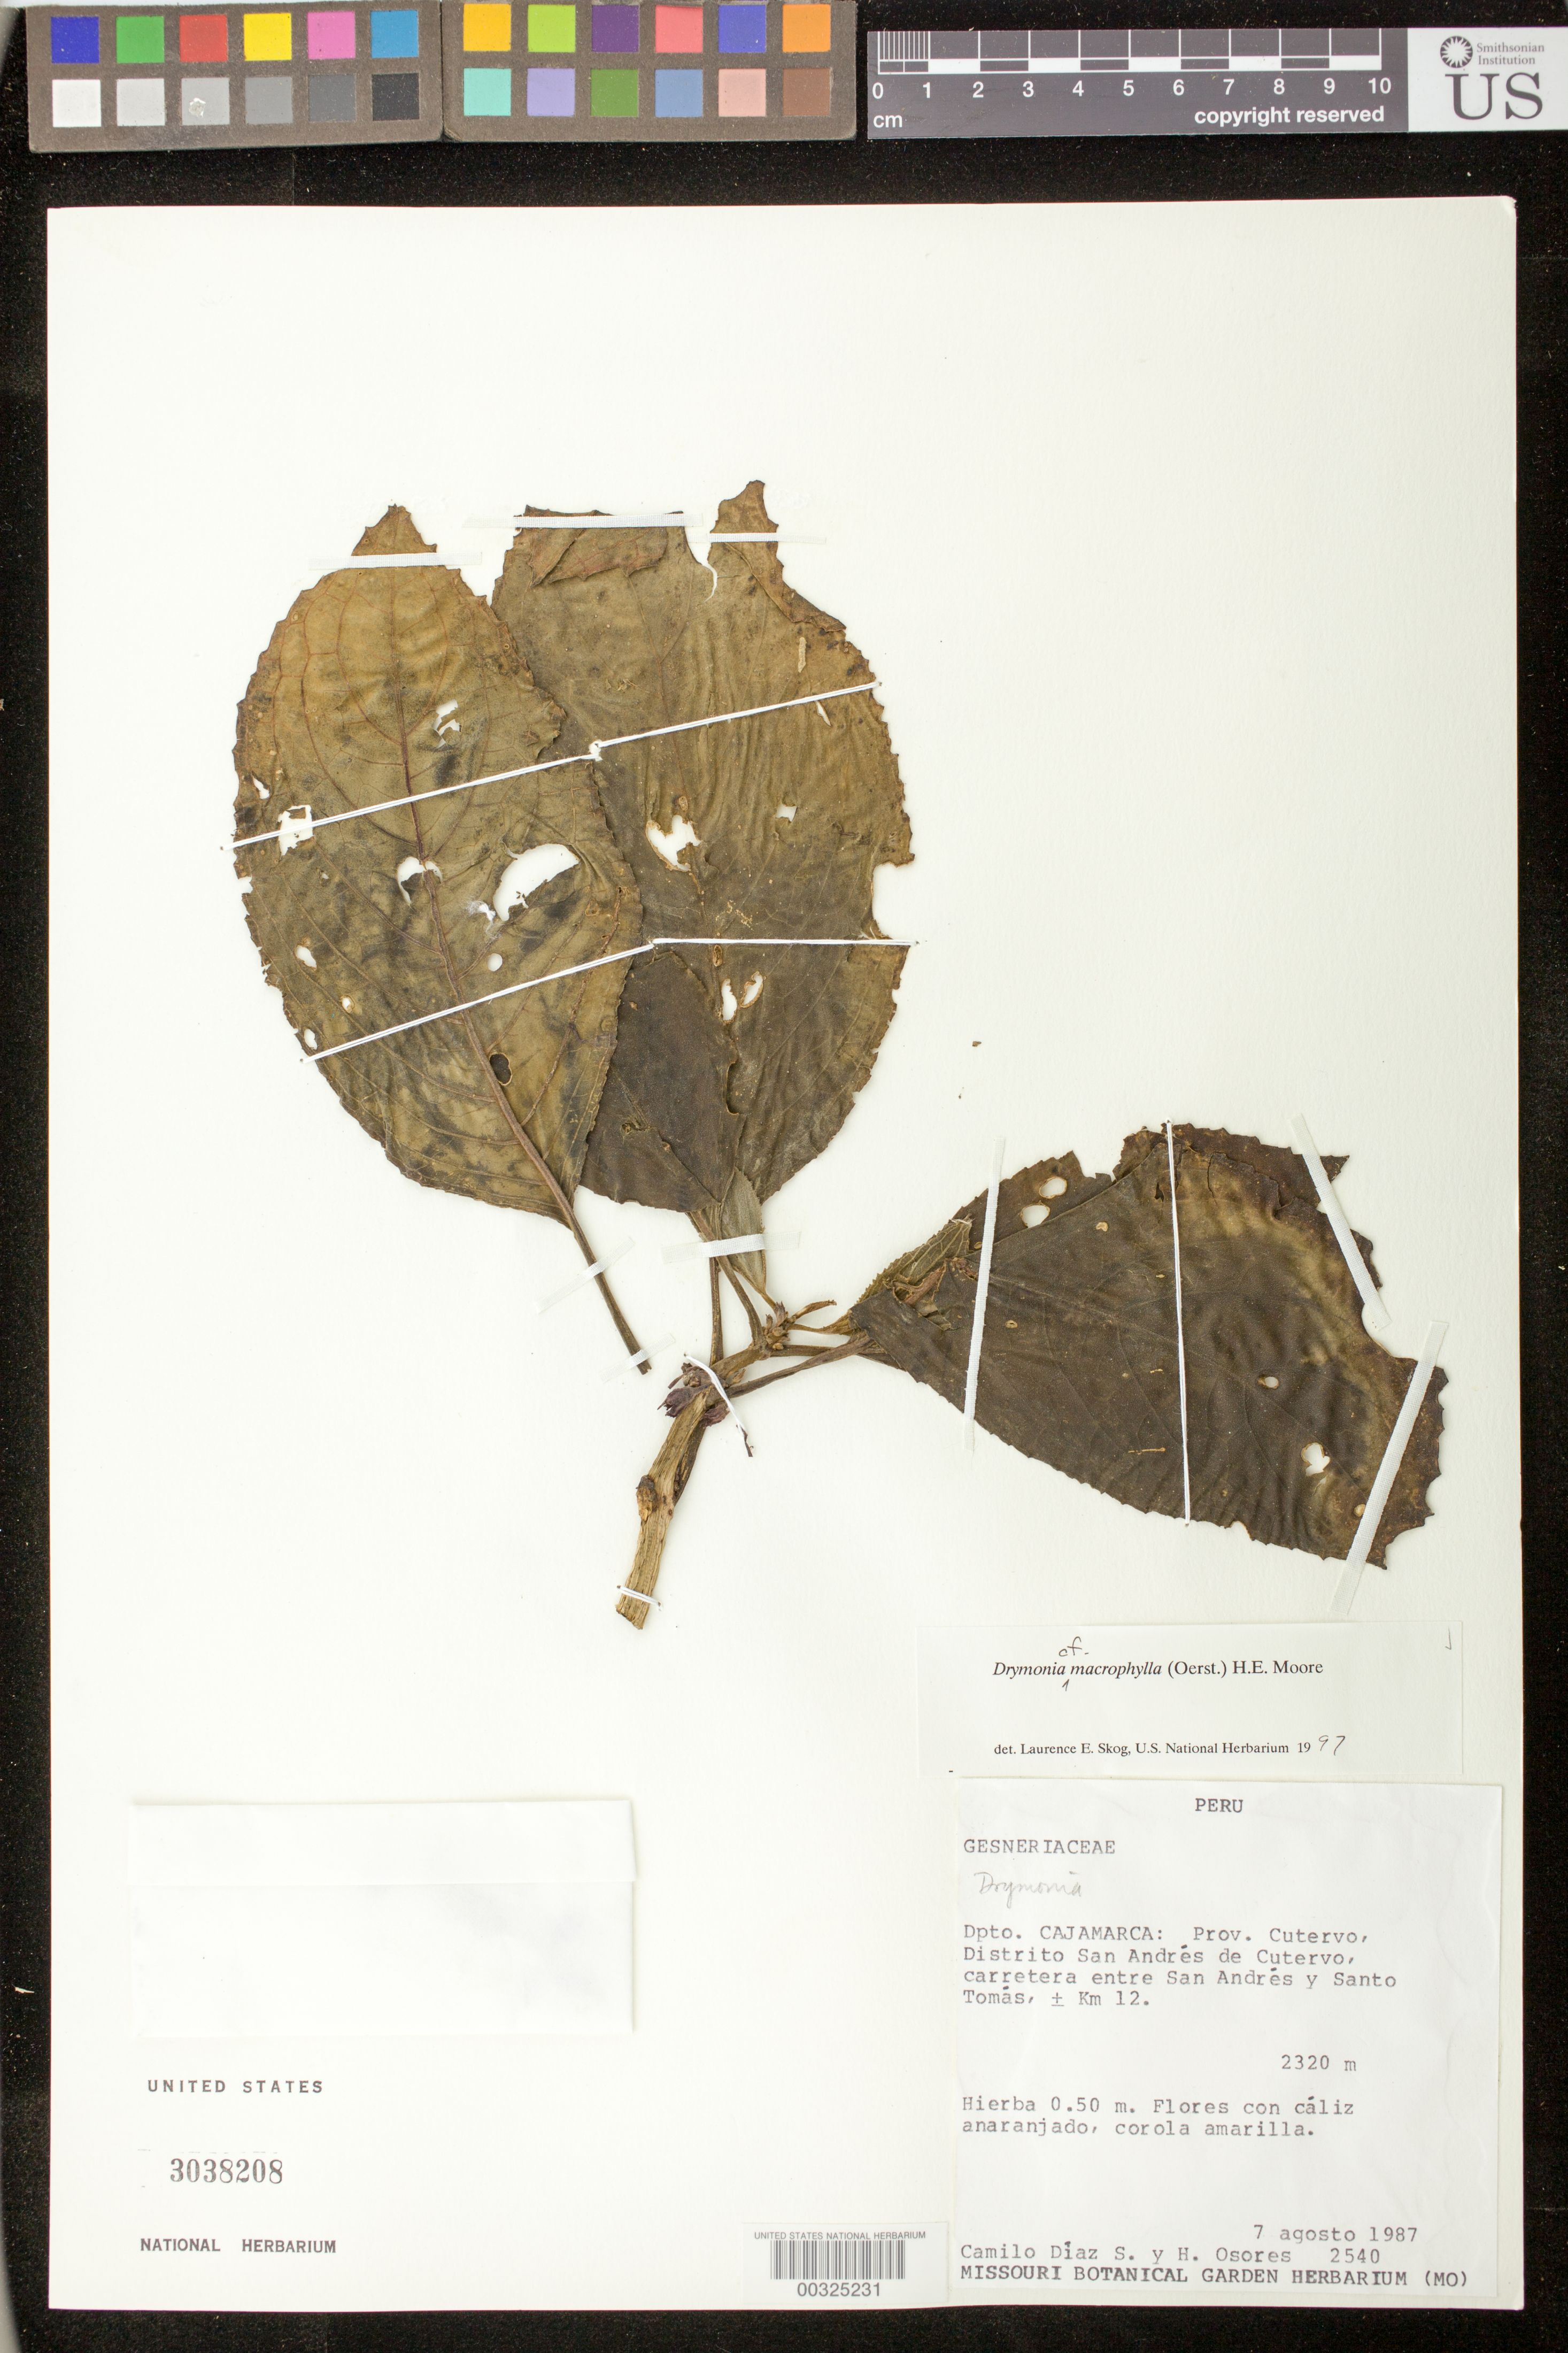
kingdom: Plantae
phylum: Tracheophyta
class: Magnoliopsida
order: Lamiales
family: Gesneriaceae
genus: Drymonia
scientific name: Drymonia macrophylla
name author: (Oerst.) H.E. Moore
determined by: Skog, Laurence E.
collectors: C. Díaz S. & H. Osores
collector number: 2540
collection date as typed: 07 Aug 1987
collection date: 1987-08-07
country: Peru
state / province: Cajamarca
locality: Prov. Cutervo, Dtto. San Andrés de Cutervo, carretera entre San Andrés y Santo Tomás, ±km 12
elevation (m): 2320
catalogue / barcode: US 3038208